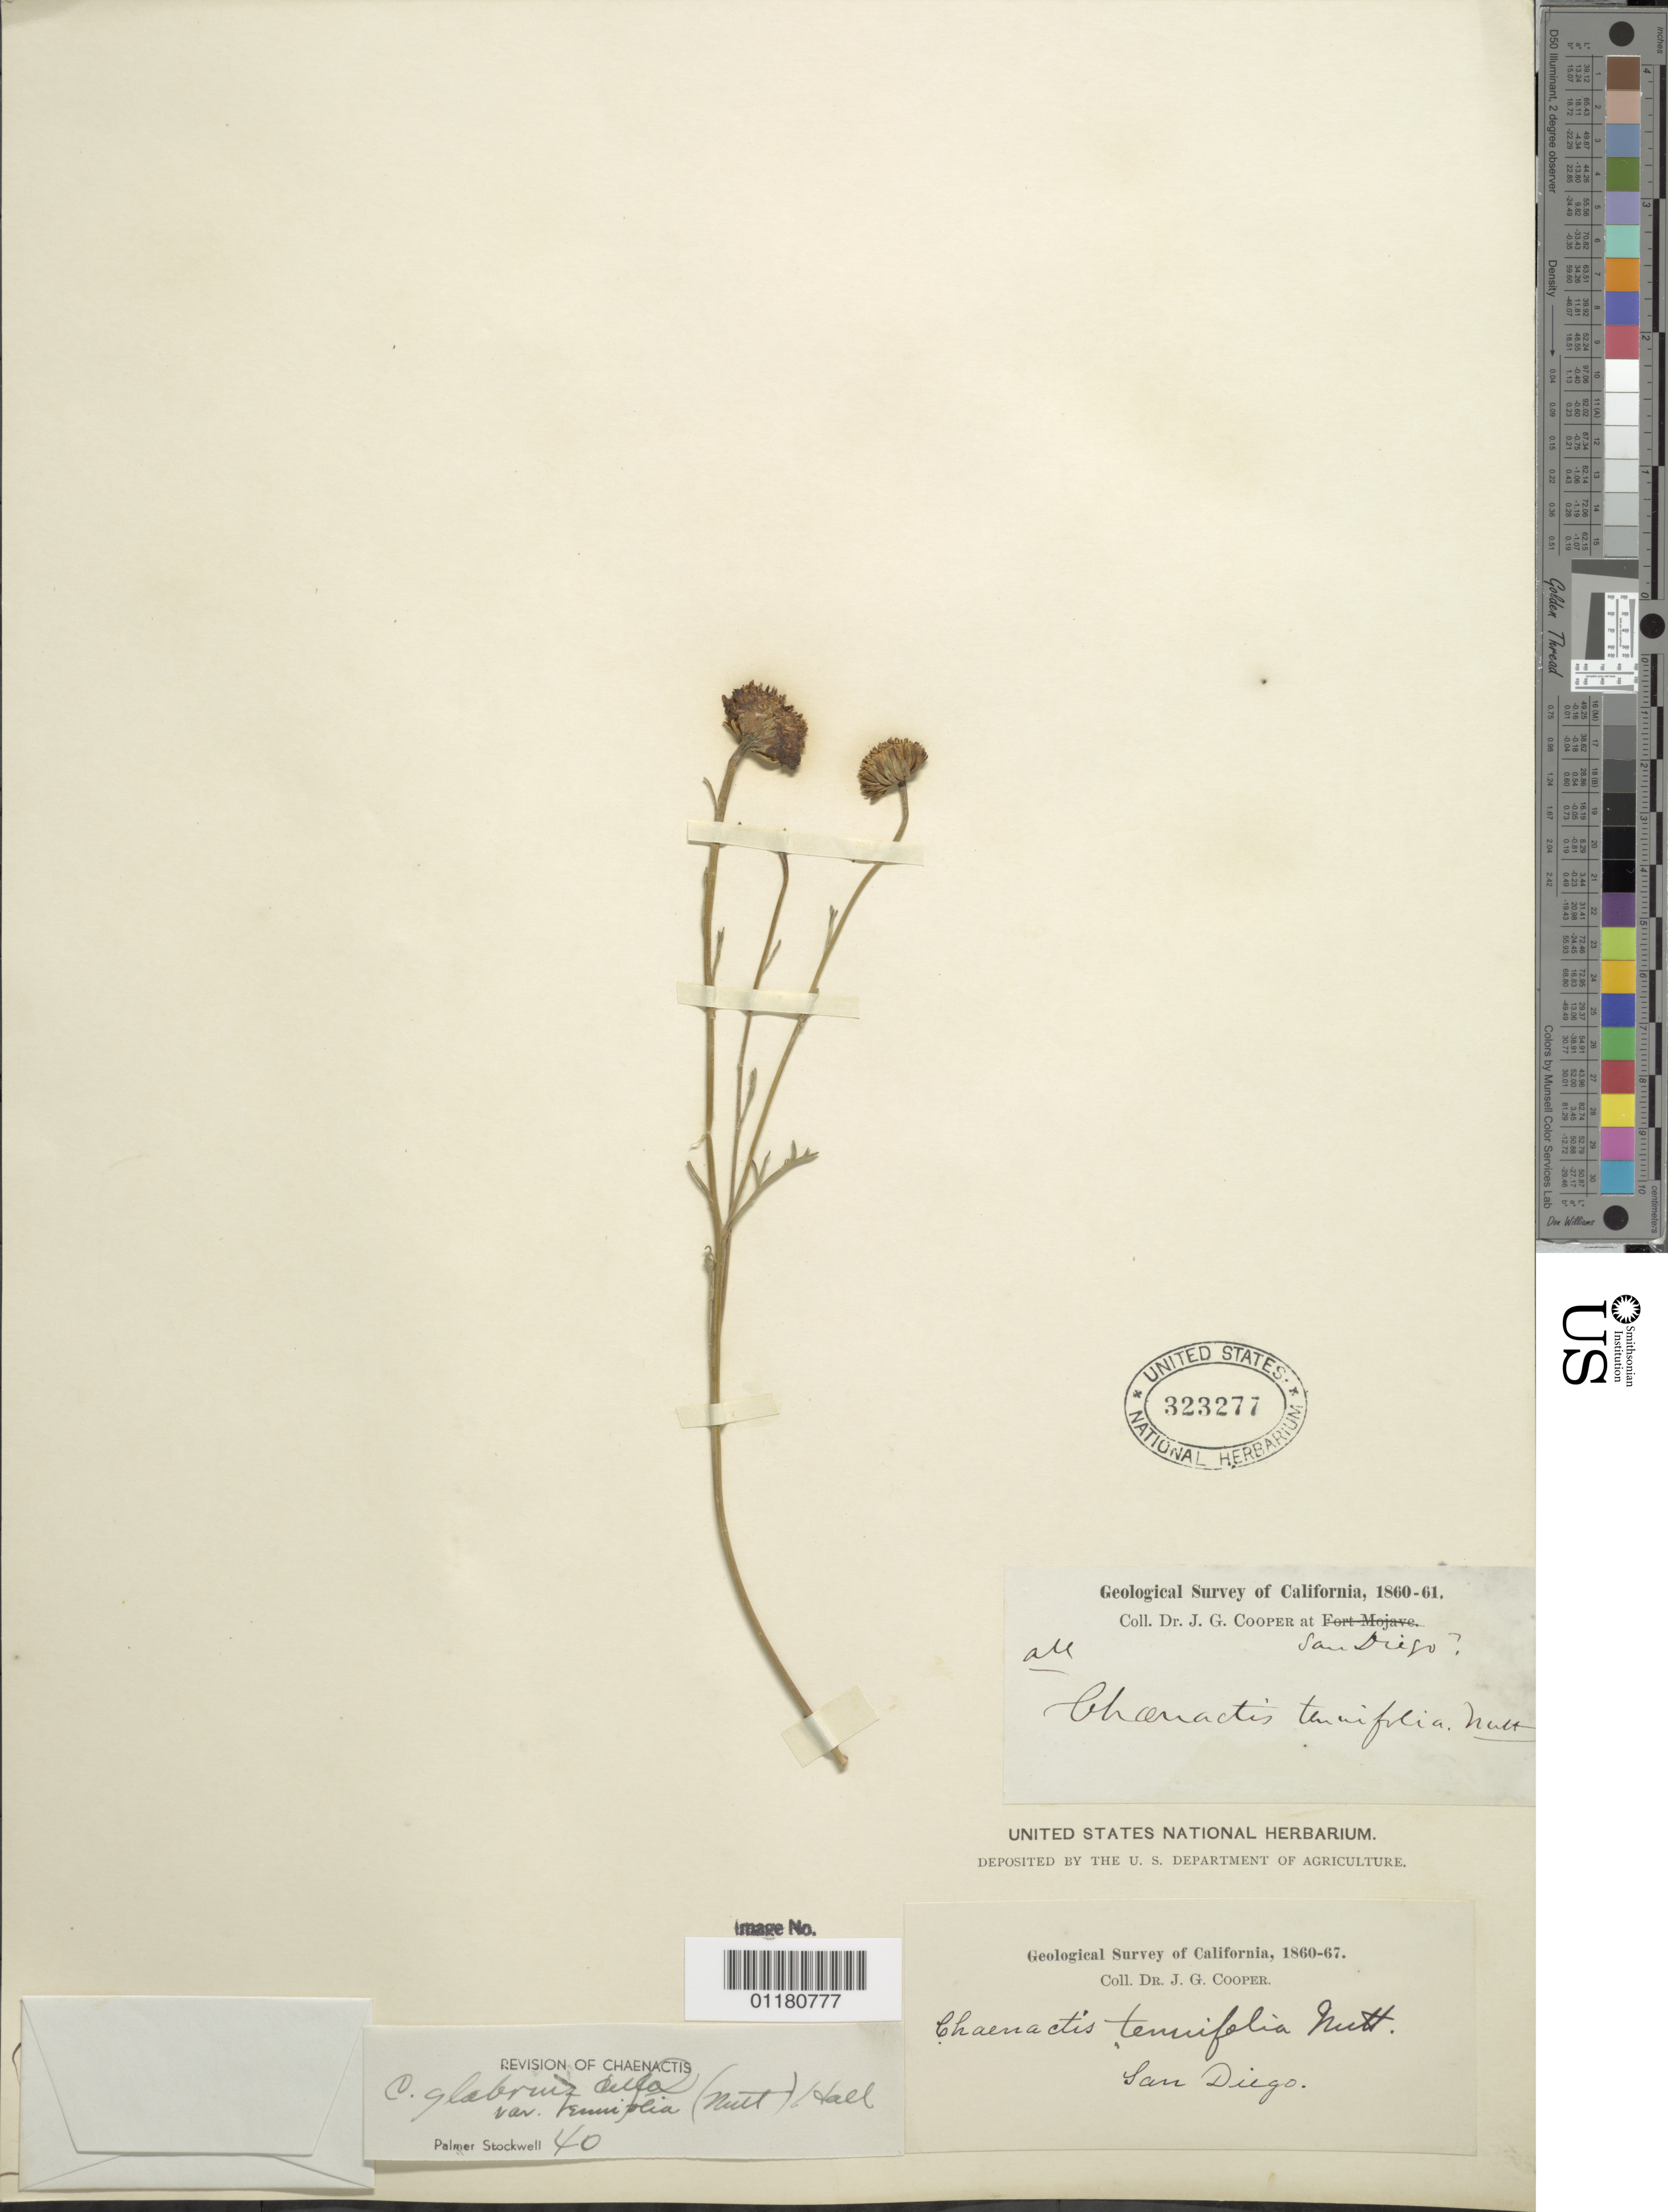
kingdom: Plantae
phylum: Tracheophyta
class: Magnoliopsida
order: Asterales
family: Asteraceae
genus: Chaenactis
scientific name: Chaenactis glabriuscula var. tenuifolia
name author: (Nutt.) Hall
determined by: Stockwell, P.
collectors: J. G. Cooper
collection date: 1860/1867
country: United States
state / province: California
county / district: San Diego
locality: San Diego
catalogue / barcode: US 323277